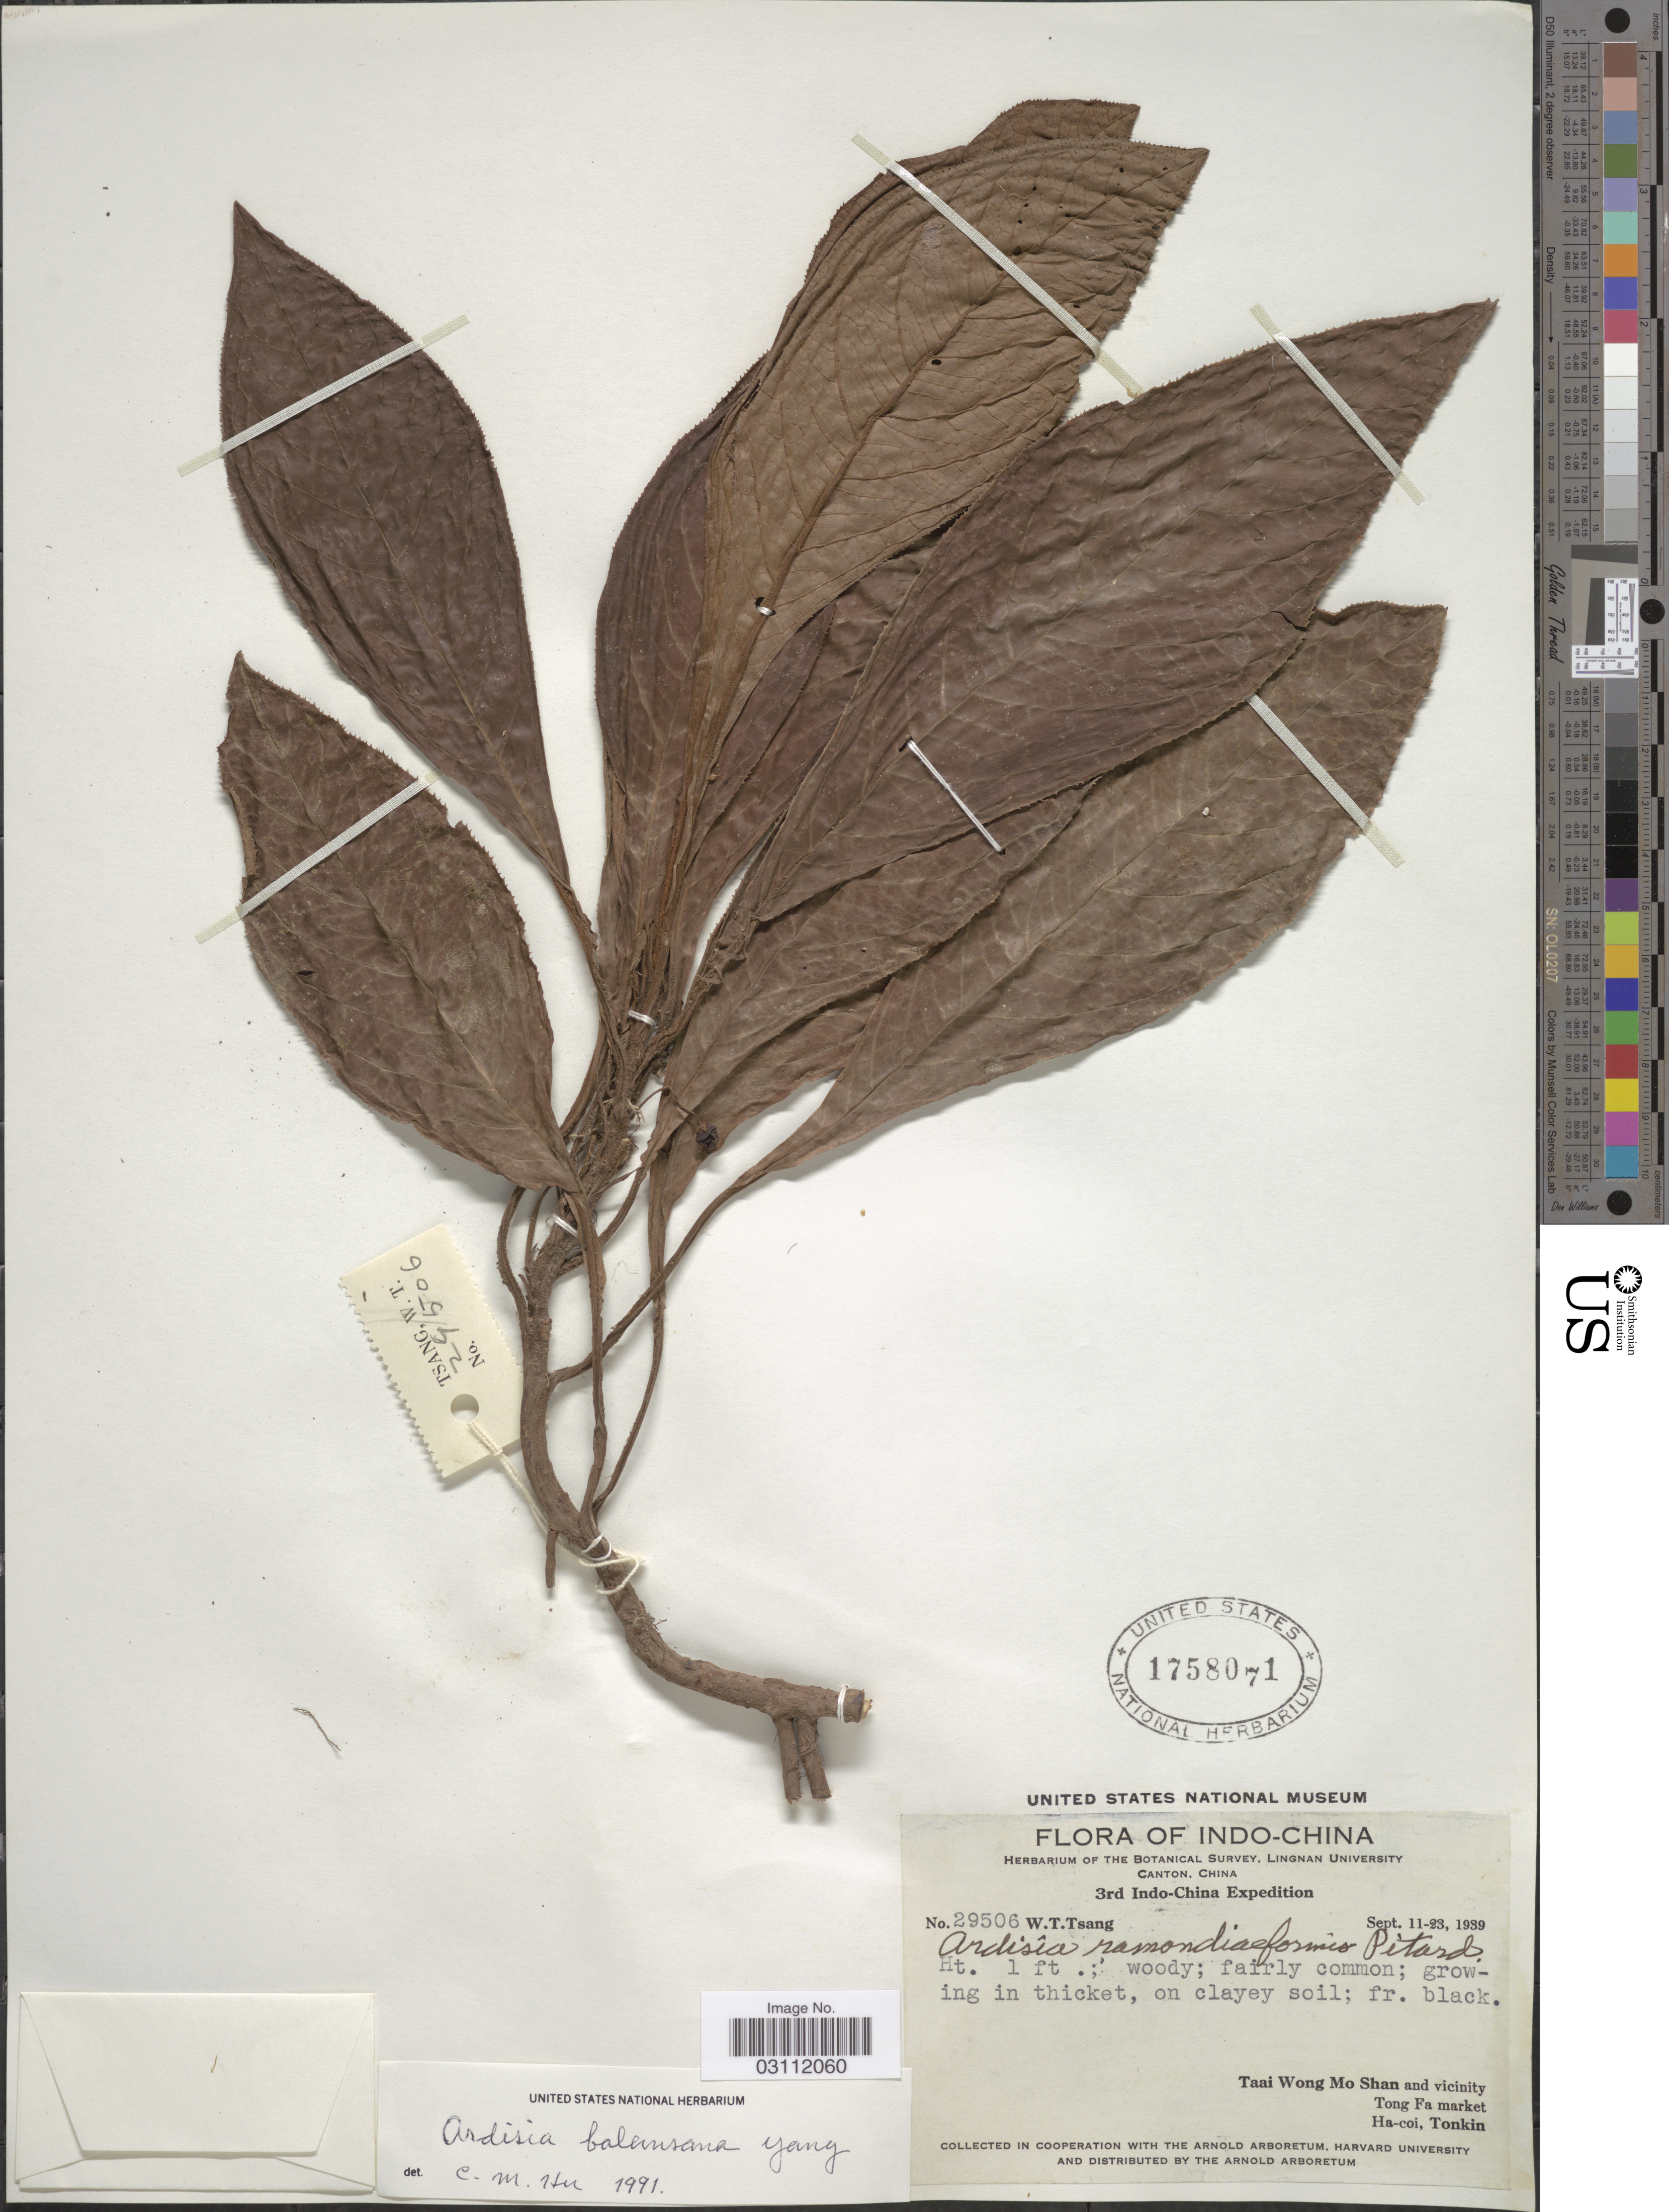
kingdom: Plantae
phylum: Tracheophyta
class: Magnoliopsida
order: Ericales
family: Primulaceae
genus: Ardisia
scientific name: Ardisia ramondiiformis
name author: Pit.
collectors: W. T. Tsang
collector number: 29506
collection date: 1939-09-11/1939-09-23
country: Vietnam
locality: Indo-China, Taai Wong Mo Shana and vicinity, Tong Fa market, Ha-coi, Tonkin.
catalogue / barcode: US 1758071